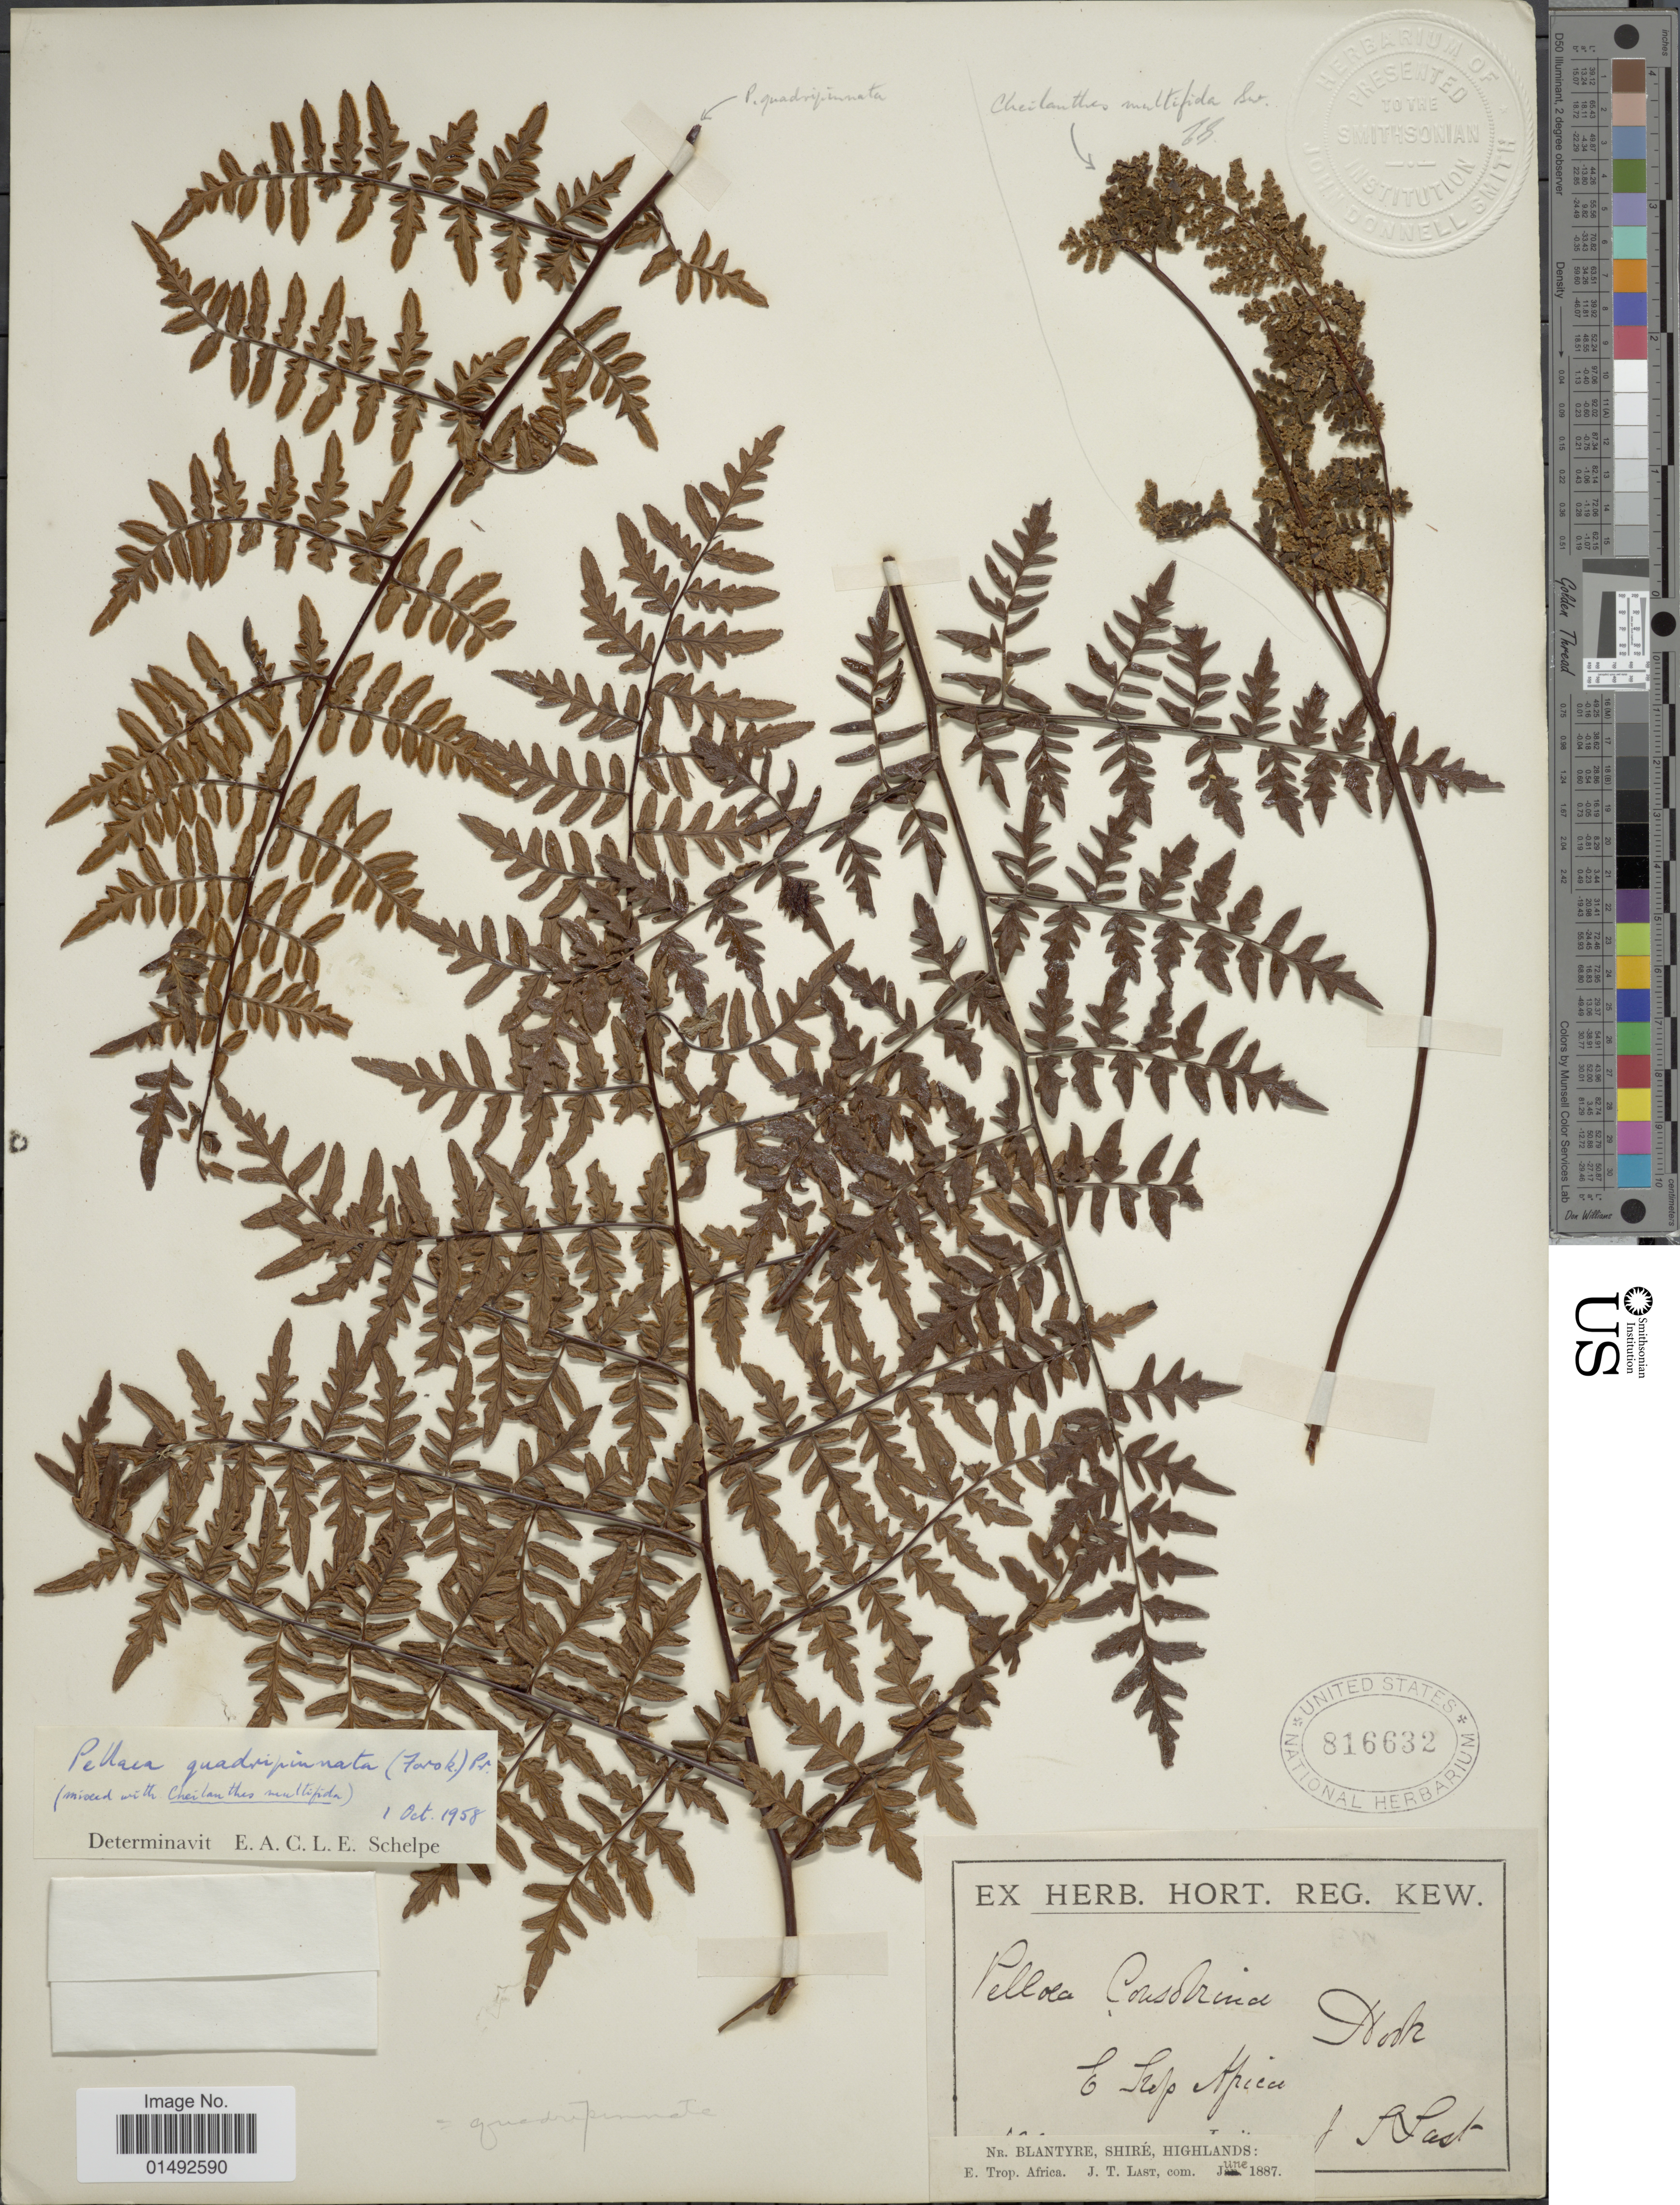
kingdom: Plantae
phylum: Tracheophyta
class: Polypodiopsida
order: Polypodiales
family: Pteridaceae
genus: Pellaea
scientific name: Pellaea quadripinnata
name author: (Forssk.) Prantl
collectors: J. Last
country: Malawi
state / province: Southern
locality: E Trop Africa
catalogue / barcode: US 816632